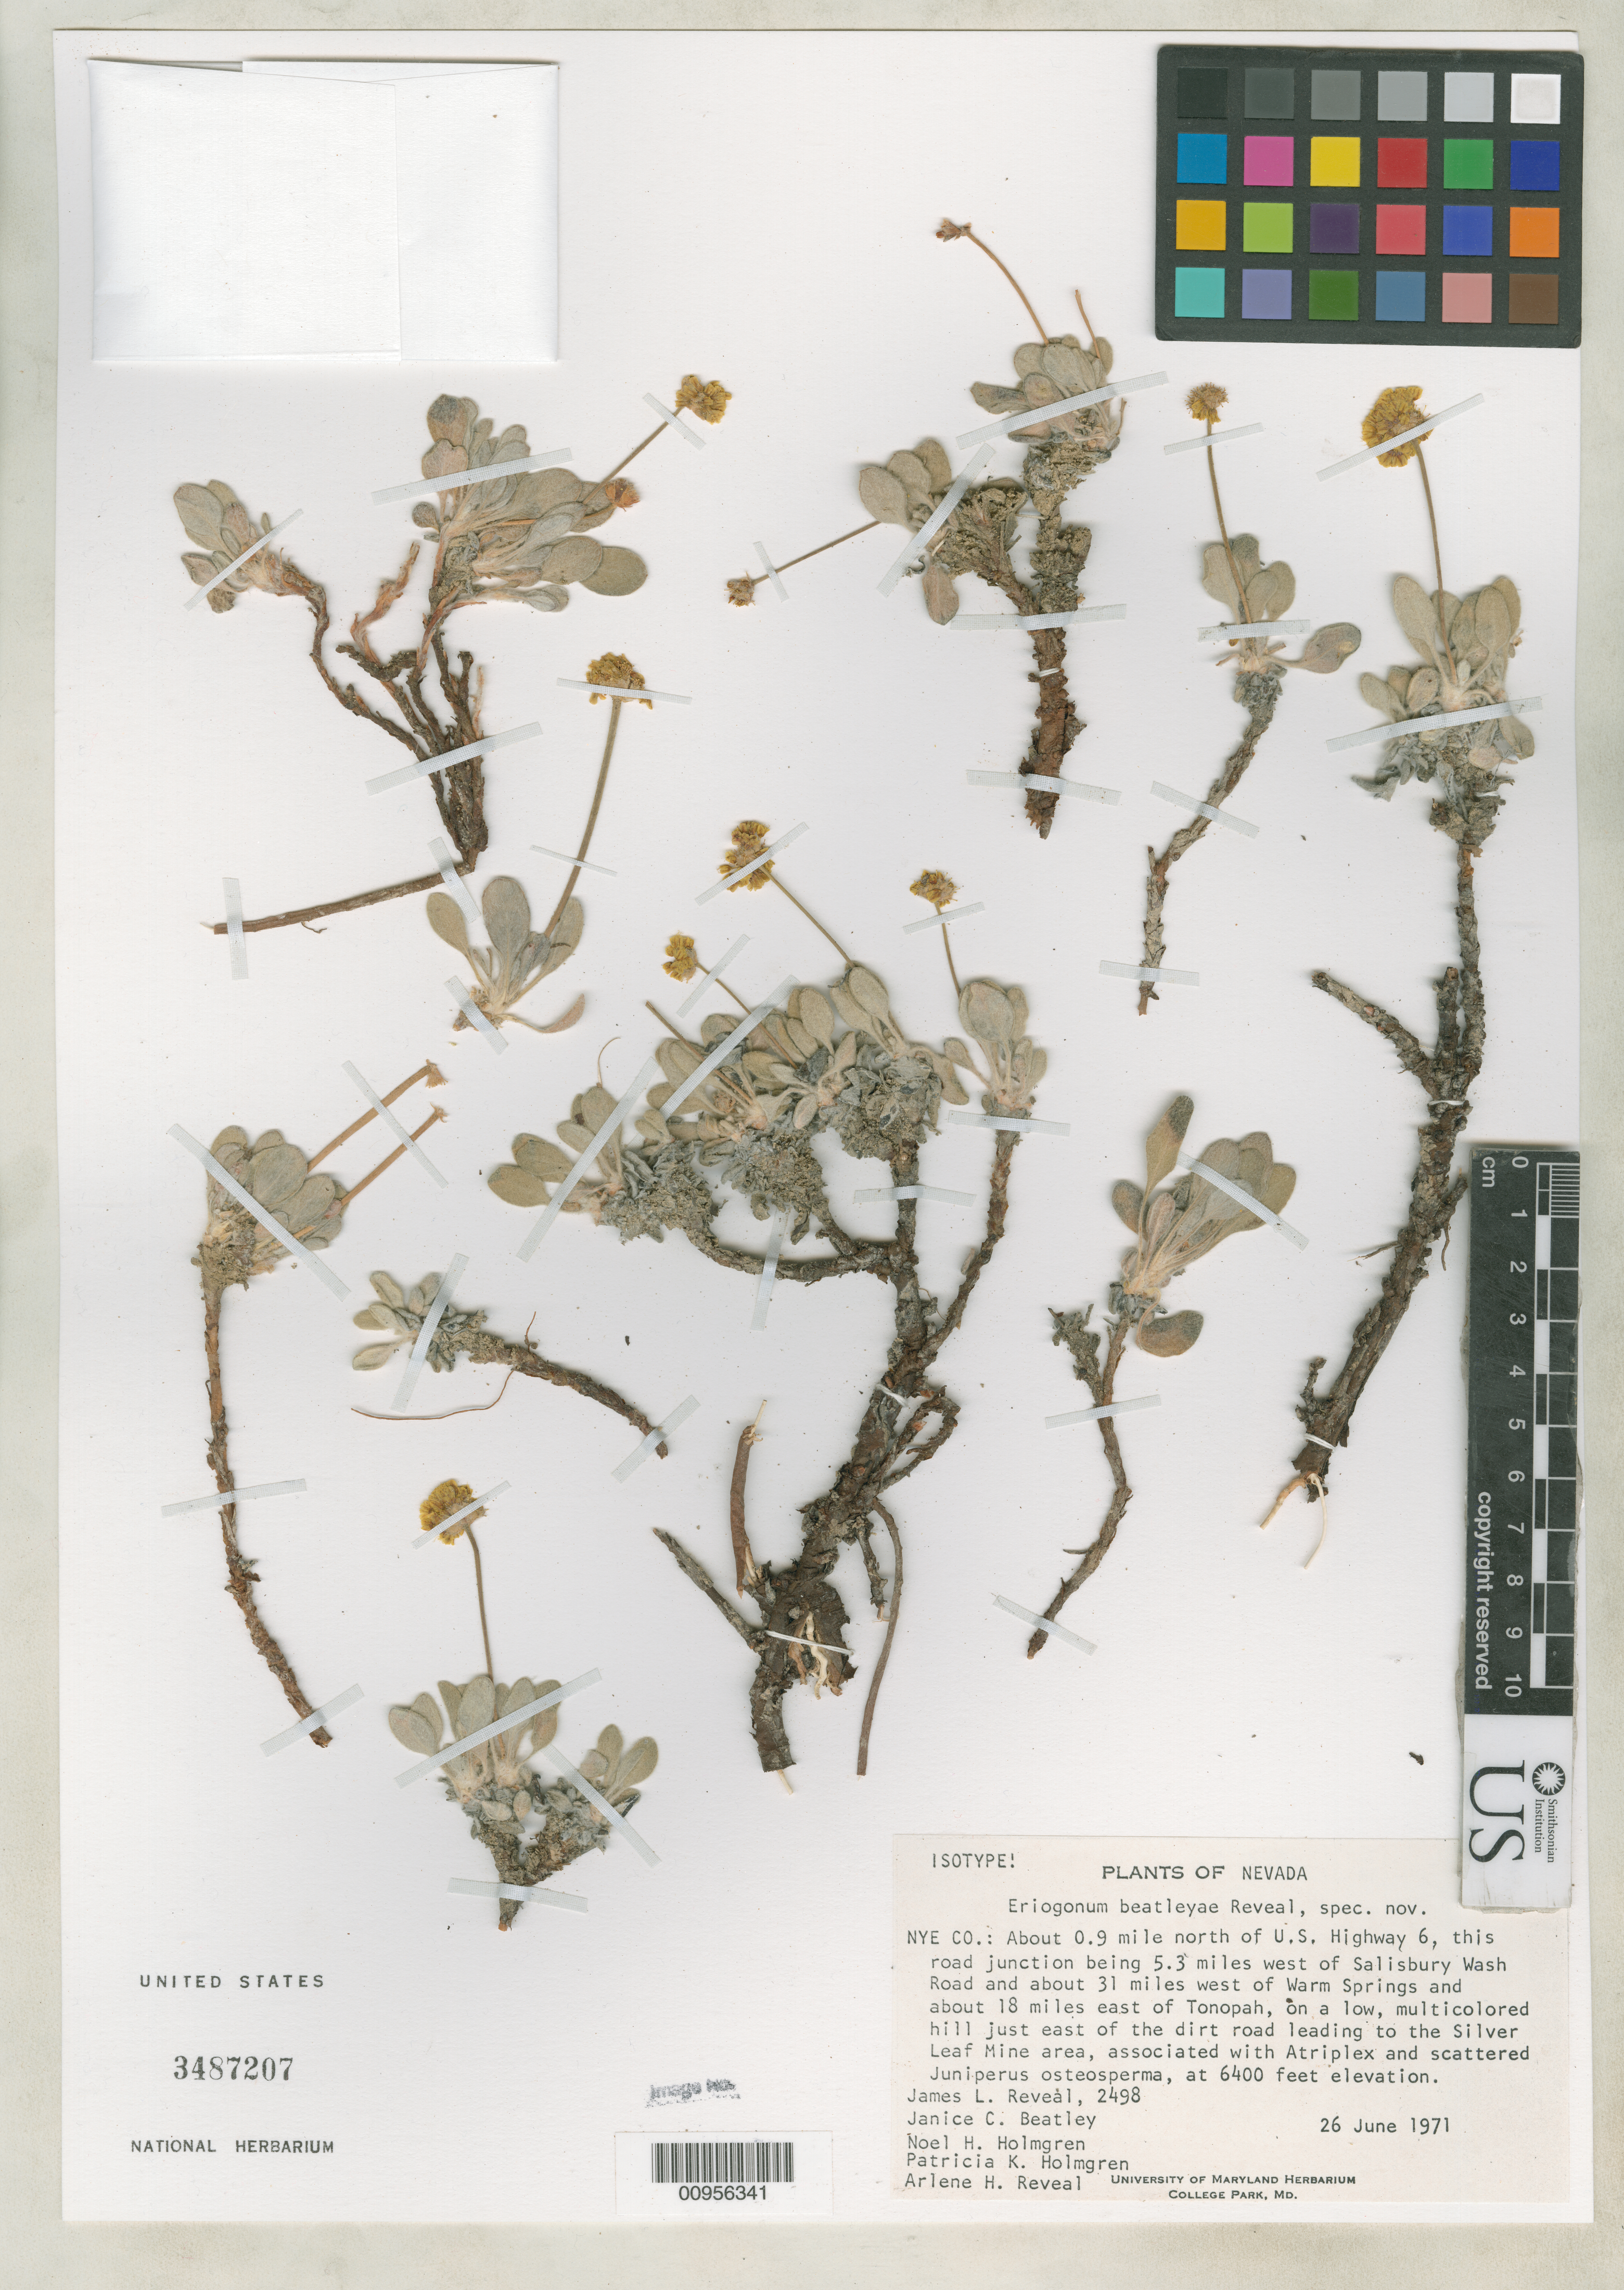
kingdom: Plantae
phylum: Tracheophyta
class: Magnoliopsida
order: Caryophyllales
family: Polygonaceae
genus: Eriogonum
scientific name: Eriogonum beatleyae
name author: Reveal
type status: Isotype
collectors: J. L. Reveal & et al.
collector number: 2498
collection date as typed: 26 Jun 1971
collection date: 1971-06-26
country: United States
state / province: Nevada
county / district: Nye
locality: Nye Co.: about 0.9 miles north of U.S. Highway 6, this road junction being 5.3 miles west of Salisbury Wash Road and about 31 miles west of Warm Springs and about 18 miles east of Tonopah, on a low, multicolored hill just east of the dirt road leading…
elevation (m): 1951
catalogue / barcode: US 3487207